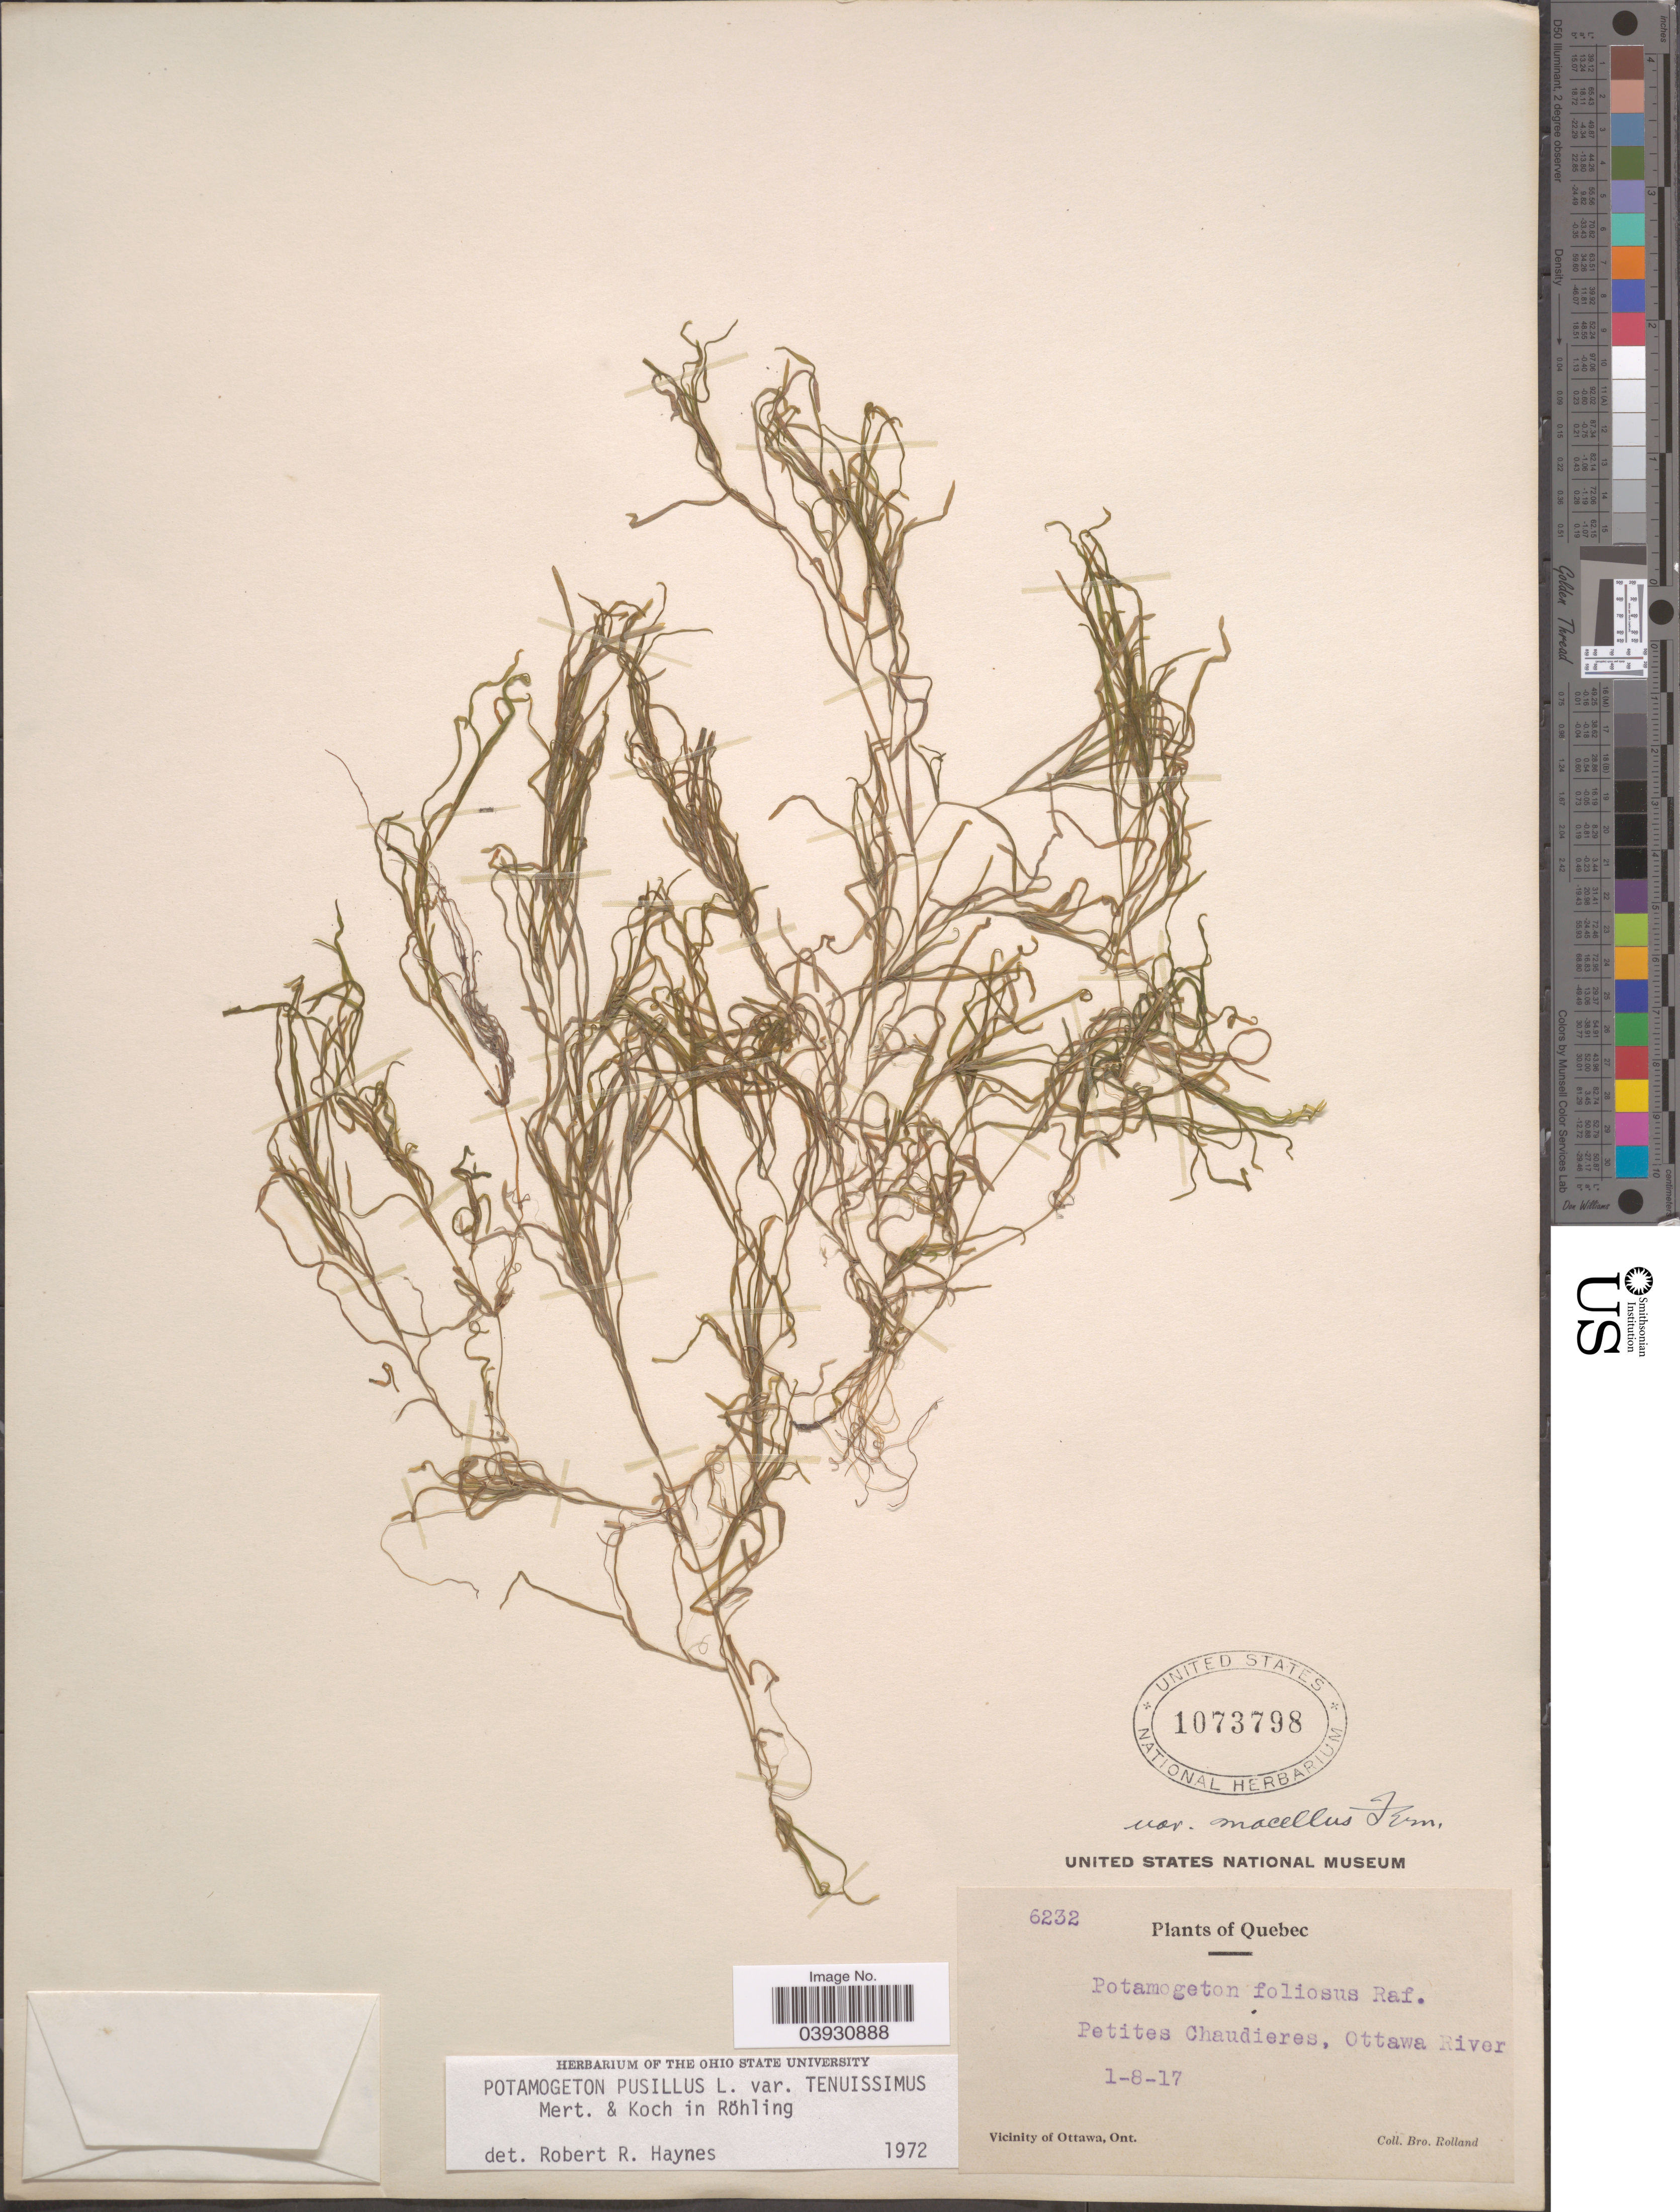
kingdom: Plantae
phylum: Tracheophyta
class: Liliopsida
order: Alismatales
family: Potamogetonaceae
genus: Potamogeton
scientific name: Potamogeton pusillus subsp. tenuissimus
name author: Mert. & W.D.J. Koch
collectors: B. Rolland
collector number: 6232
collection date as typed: Transcribed d/m/y: 1/8/17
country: Canada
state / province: Quebec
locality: Petites Chaudieres, Ottawa River.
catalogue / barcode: US 1073798